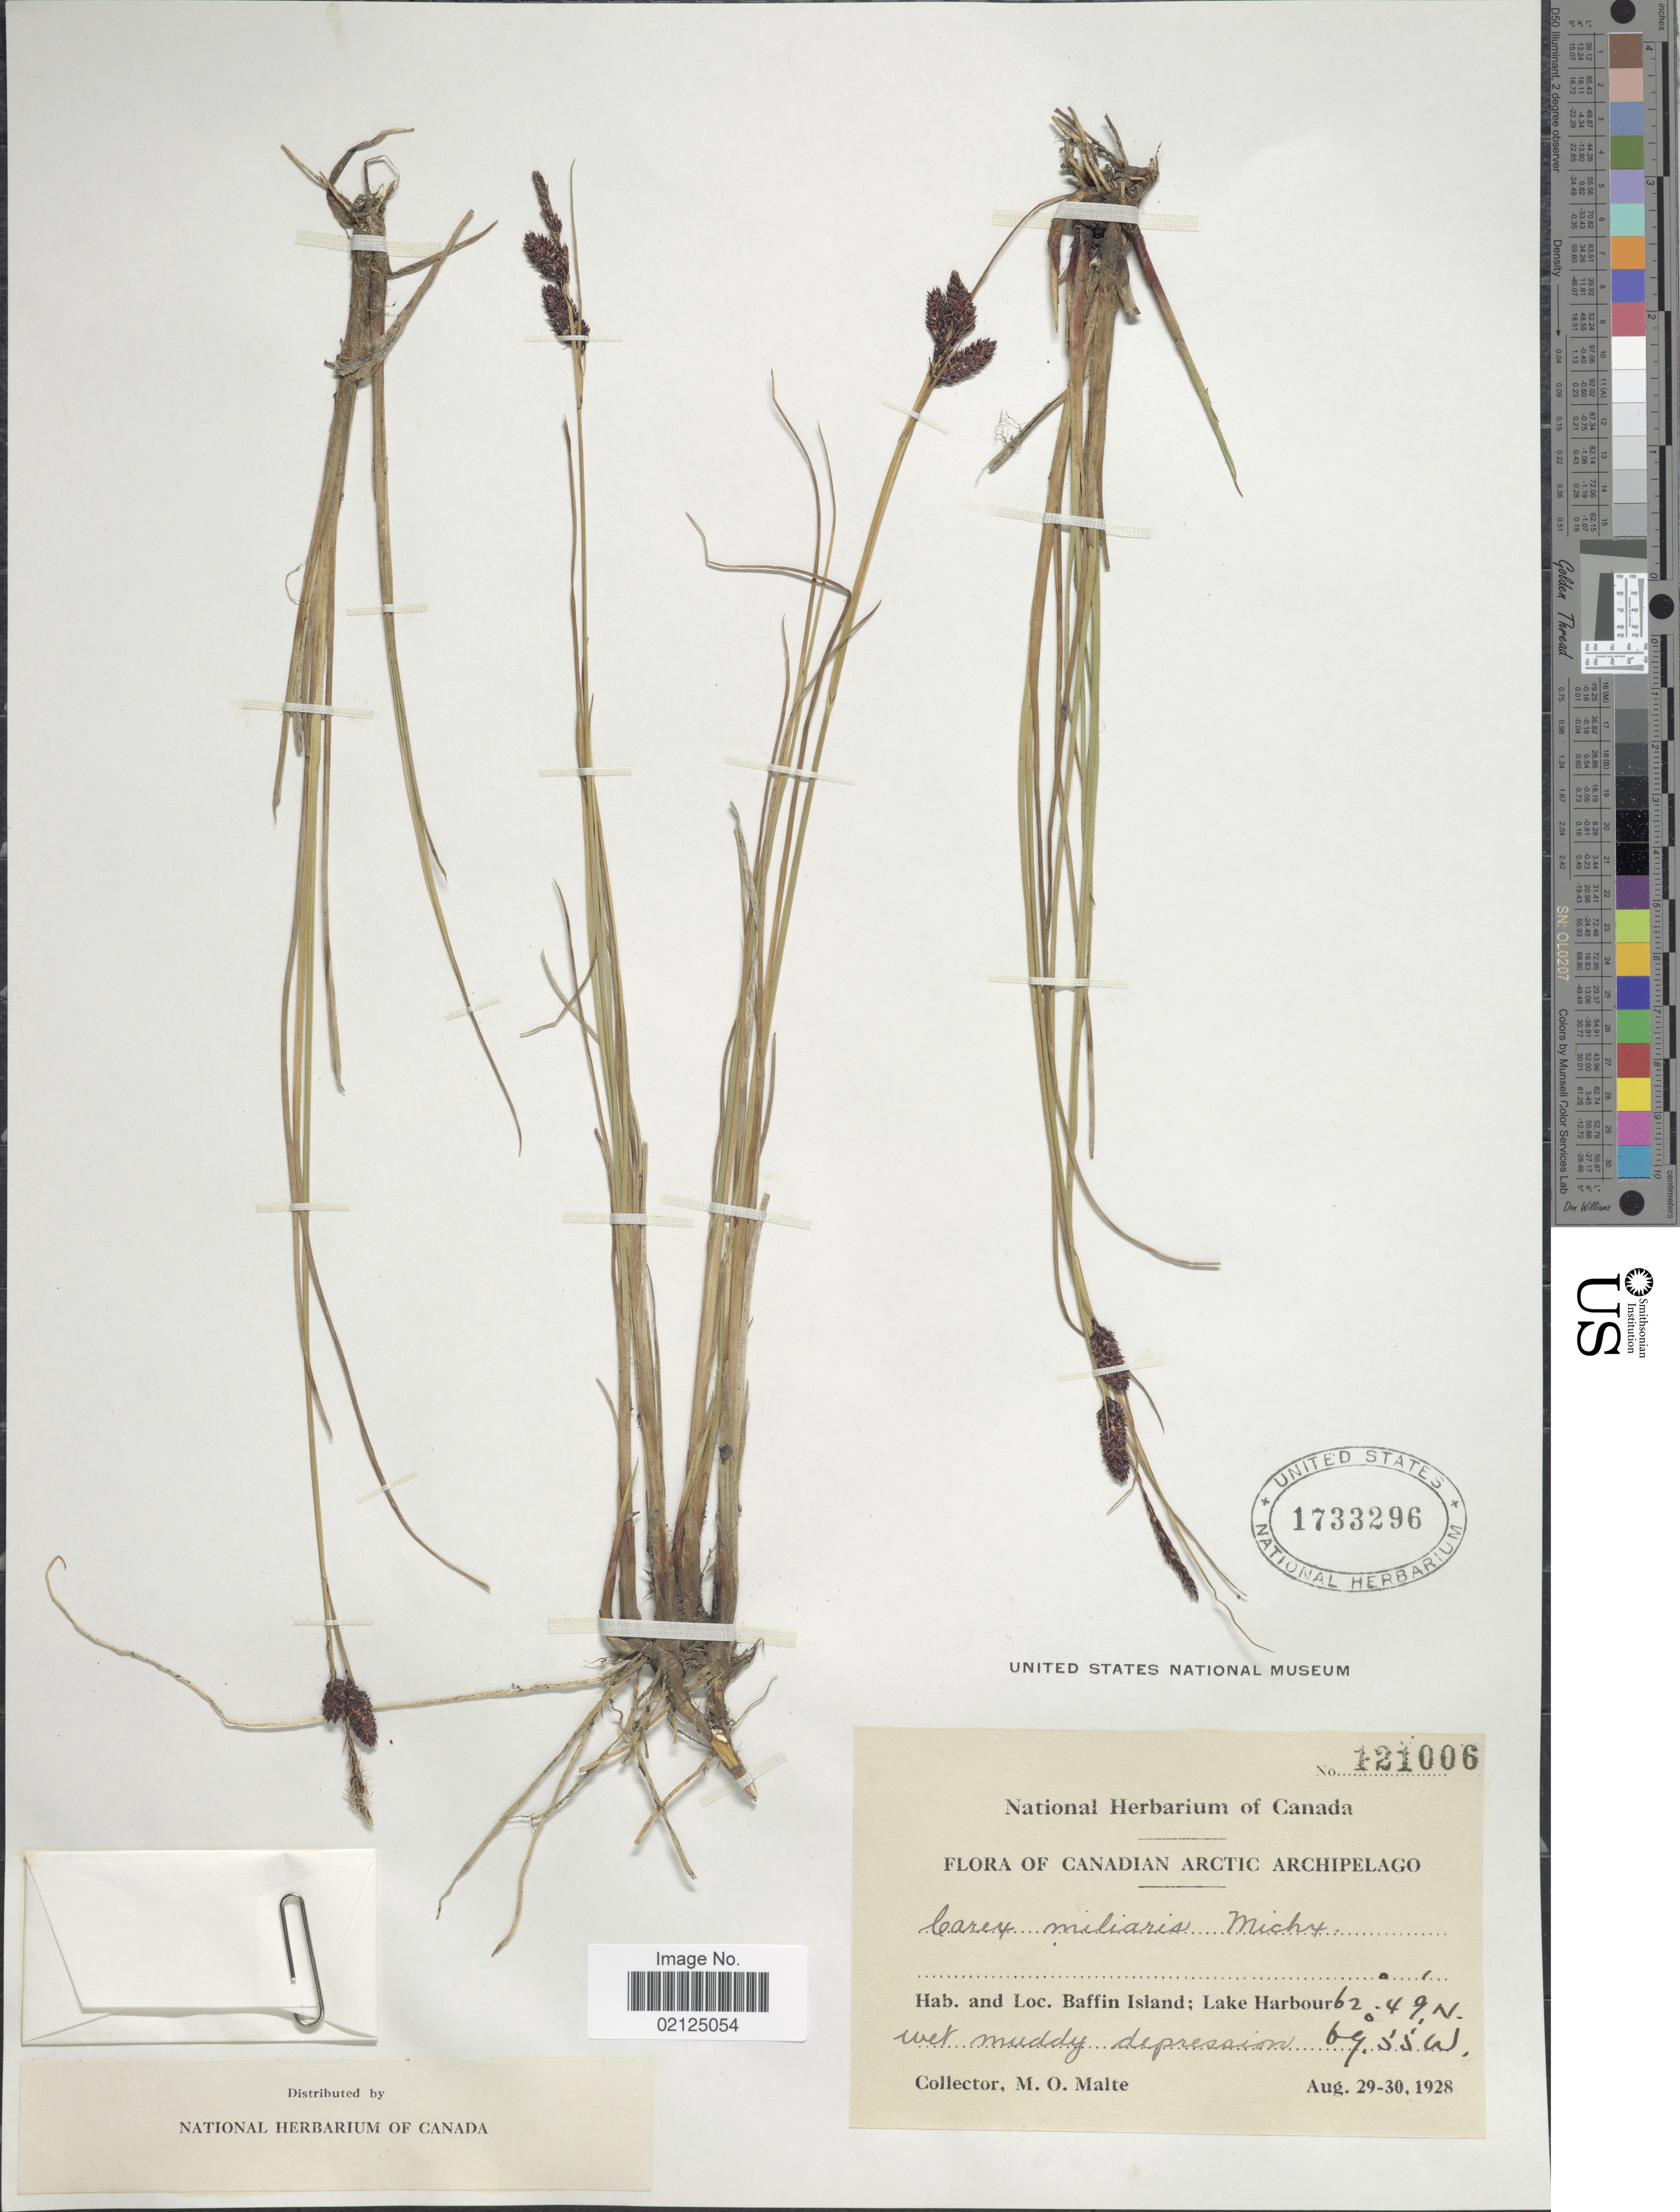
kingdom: Plantae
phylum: Tracheophyta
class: Liliopsida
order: Poales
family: Cyperaceae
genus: Carex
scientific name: Carex miliaris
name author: Michx.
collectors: M. O. Malte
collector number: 121006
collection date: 1928-08-29/1928-08-30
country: Canada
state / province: Nunavut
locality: Canadian Arctic Archipelago, baffin island: Lake Harbour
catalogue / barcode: US 1733296